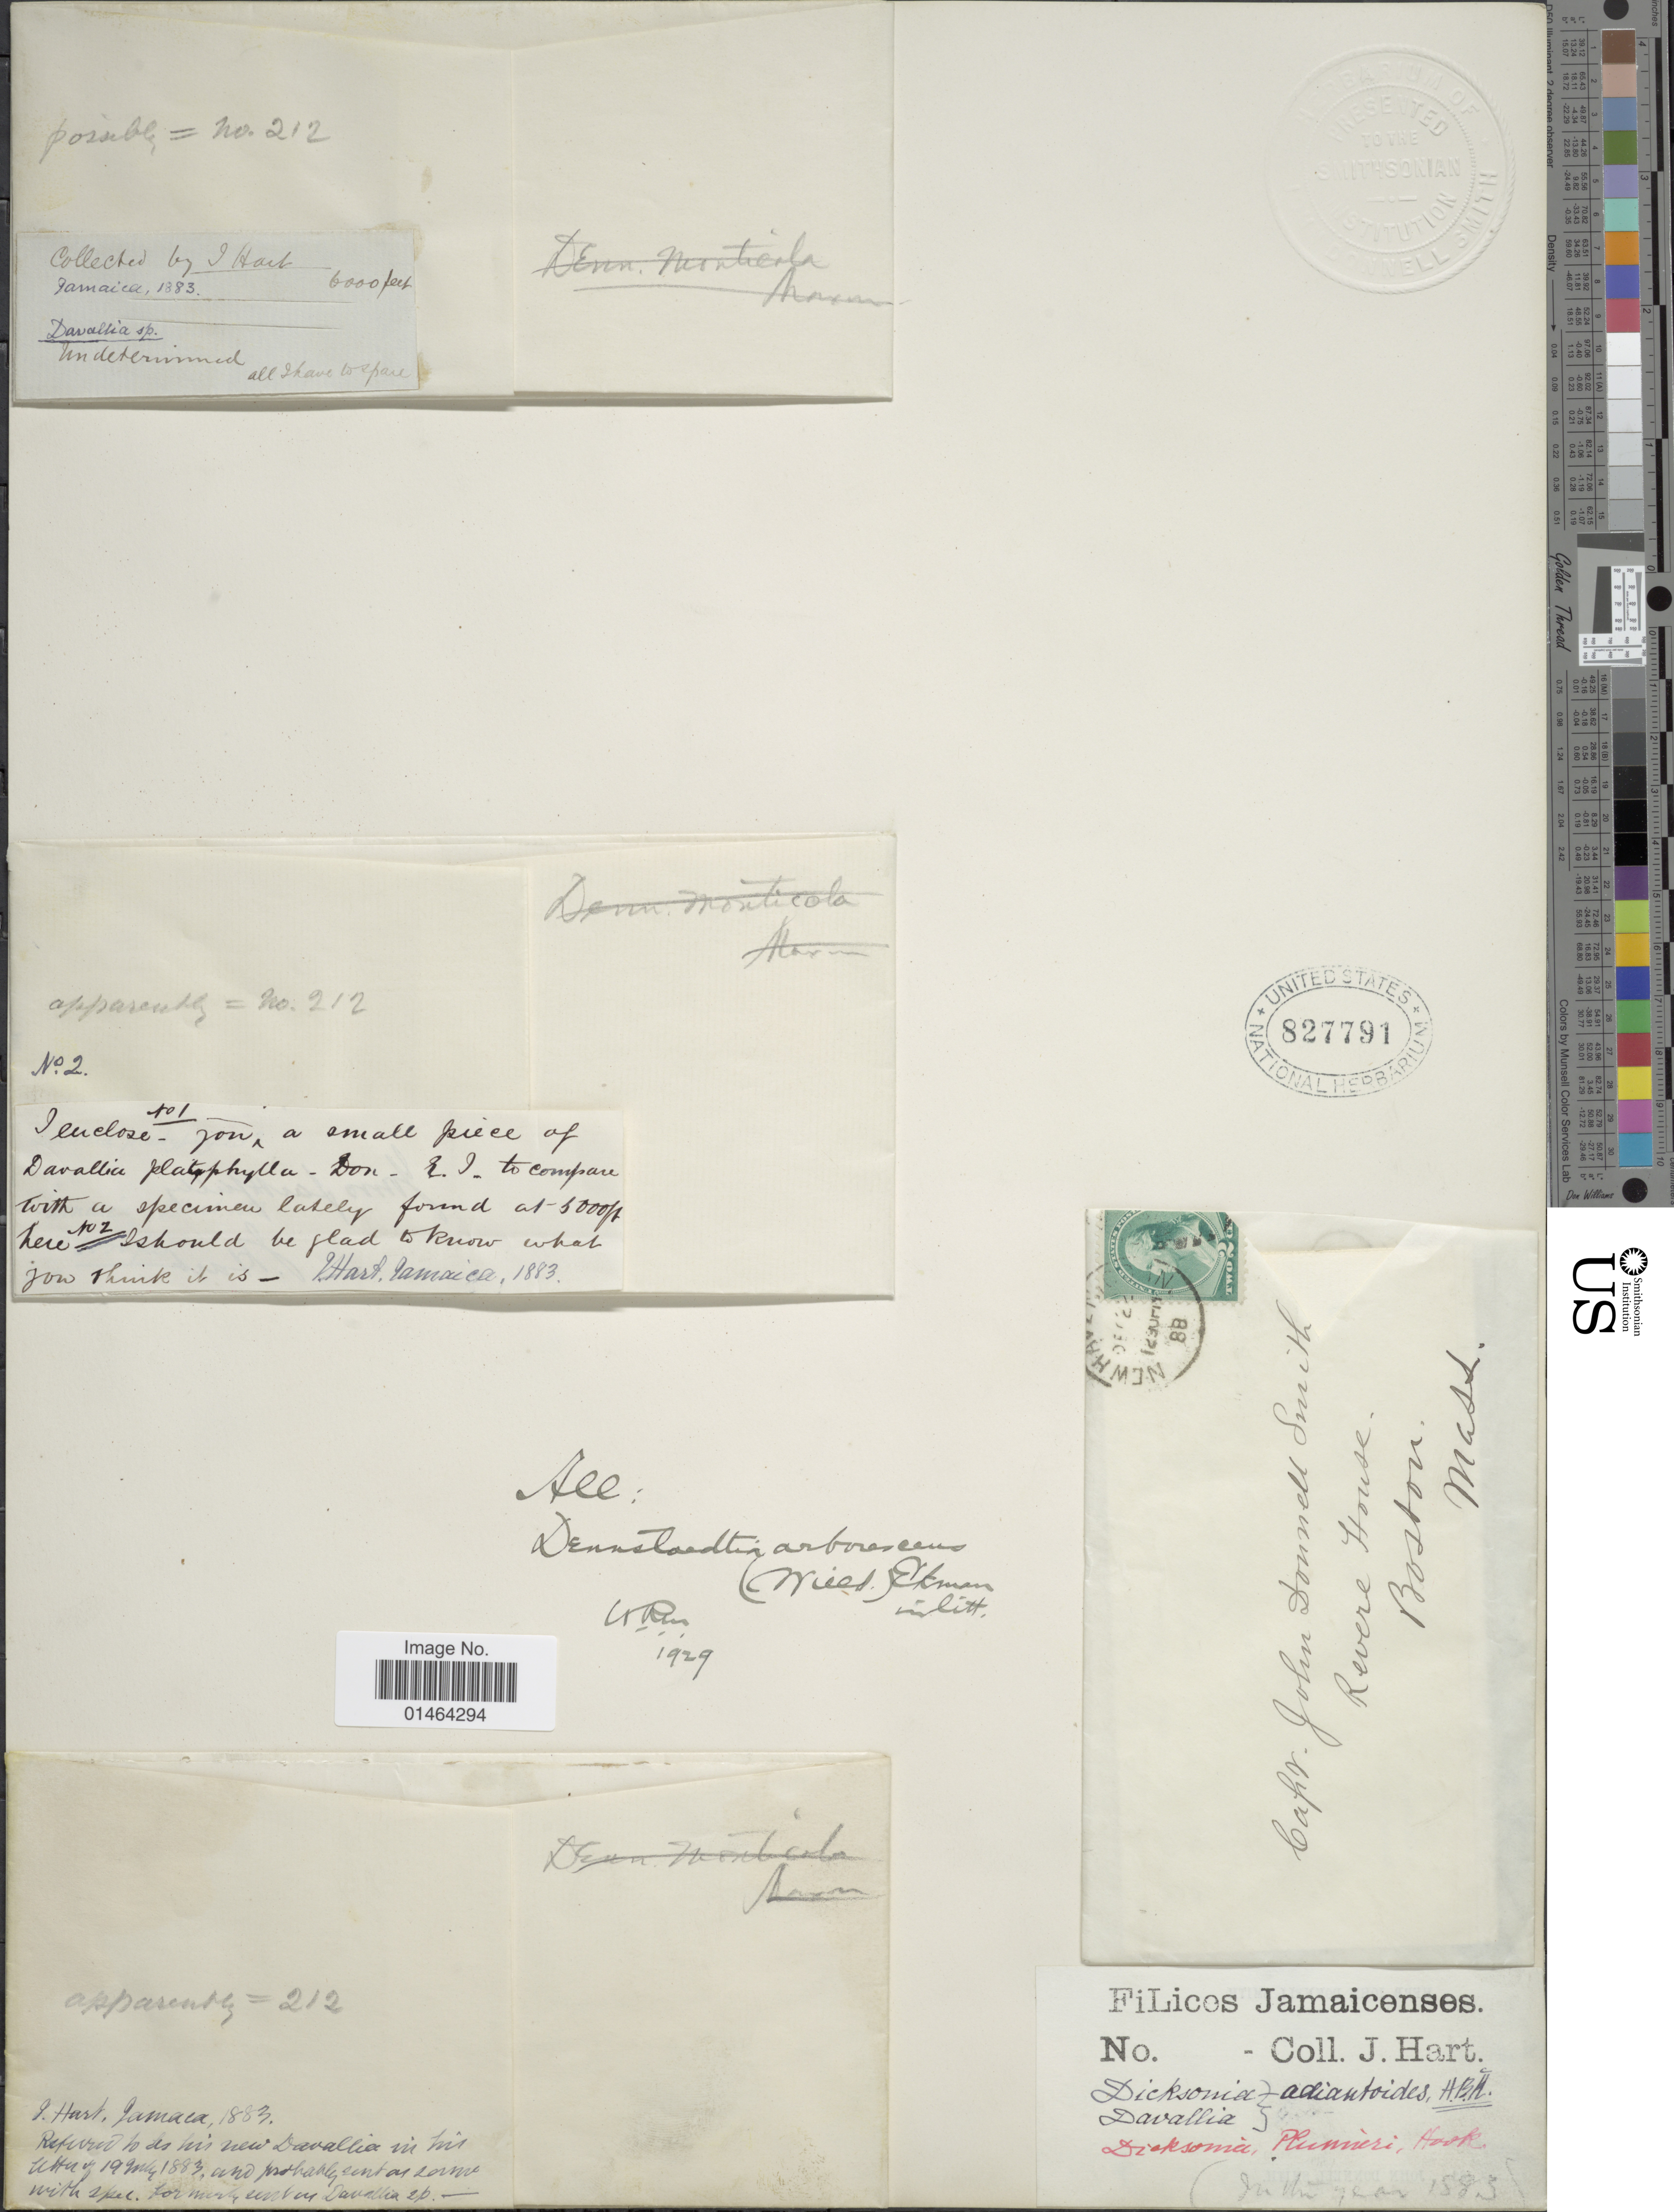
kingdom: Plantae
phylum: Tracheophyta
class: Polypodiopsida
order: Polypodiales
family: Dennstaedtiaceae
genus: Dennstaedtia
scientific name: Dennstaedtia arborescens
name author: (Willd.) Ekman ex Maxon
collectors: J. Hart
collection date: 1883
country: Jamaica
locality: Revere House, Boston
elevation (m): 1829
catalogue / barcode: US 827791